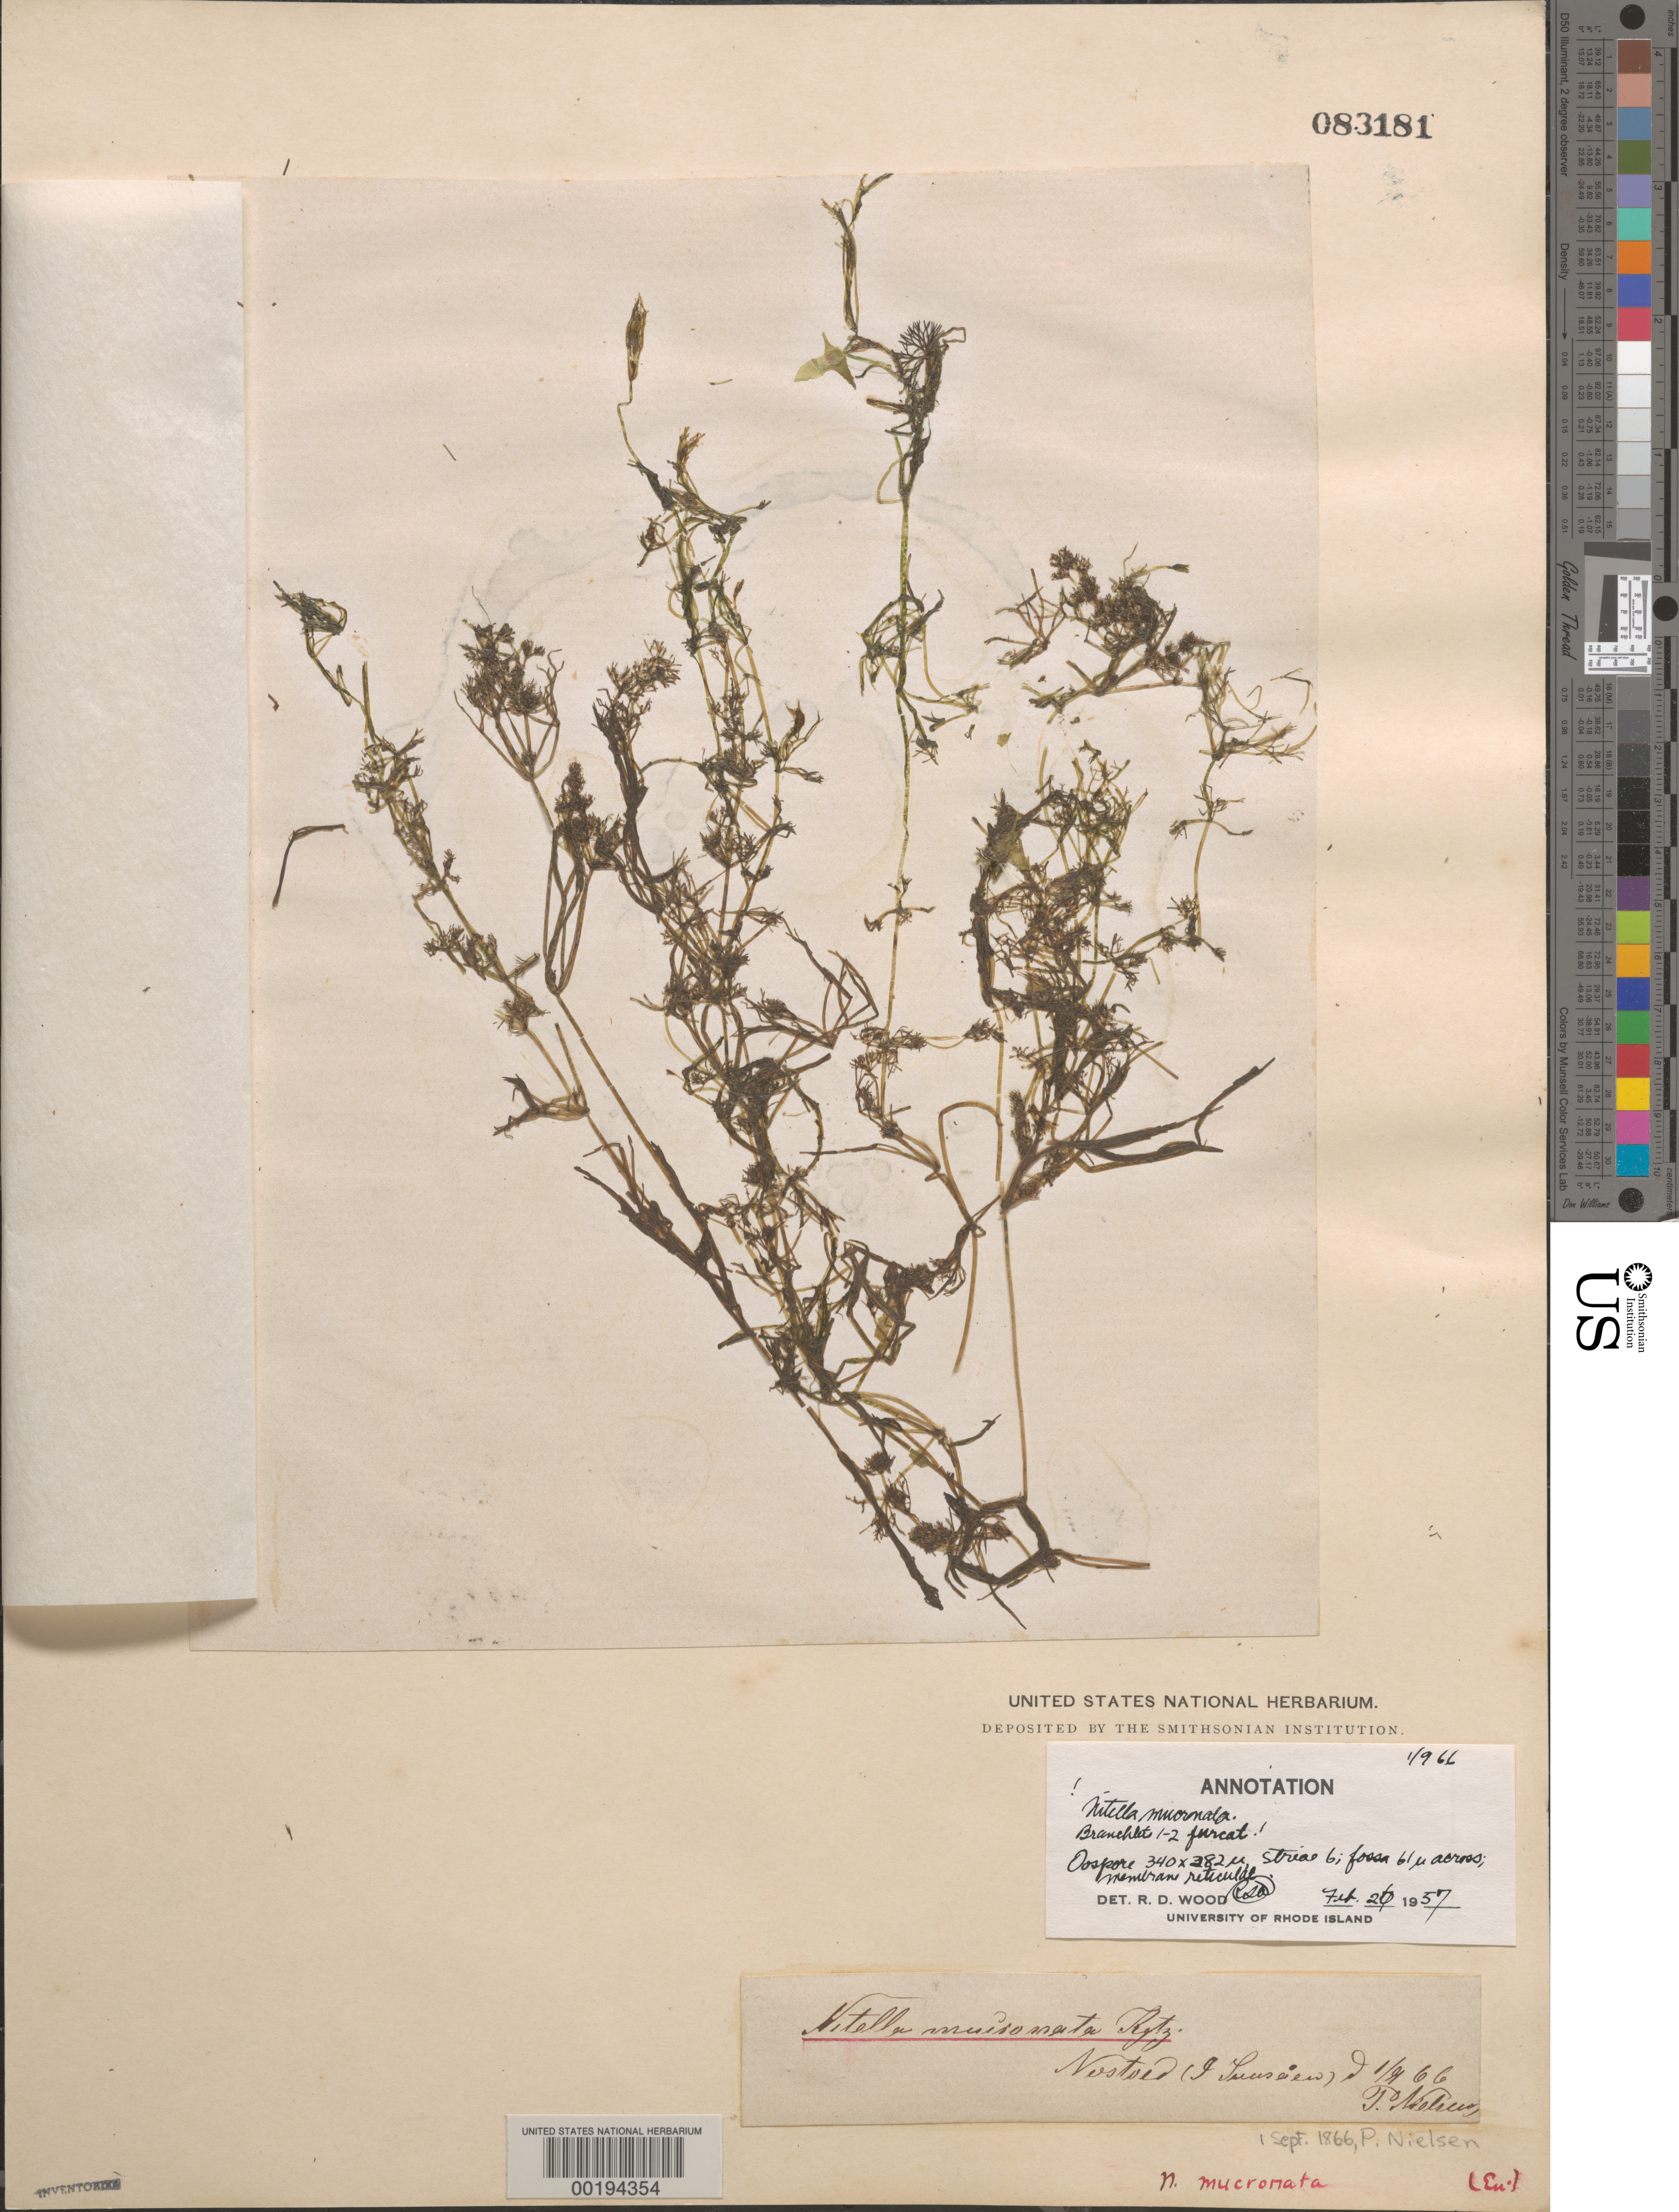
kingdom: Plantae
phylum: Charophyta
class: Charophyceae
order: Charales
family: Characeae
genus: Nitella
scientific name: Nitella mucronata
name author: (A. Braun) F. Miquel in H.C. Hall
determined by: Wood, R. D.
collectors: P. Nielsen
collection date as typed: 01 Sep 1866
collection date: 1866-09-01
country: Finland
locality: Nostved, suusaen island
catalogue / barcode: US 83181